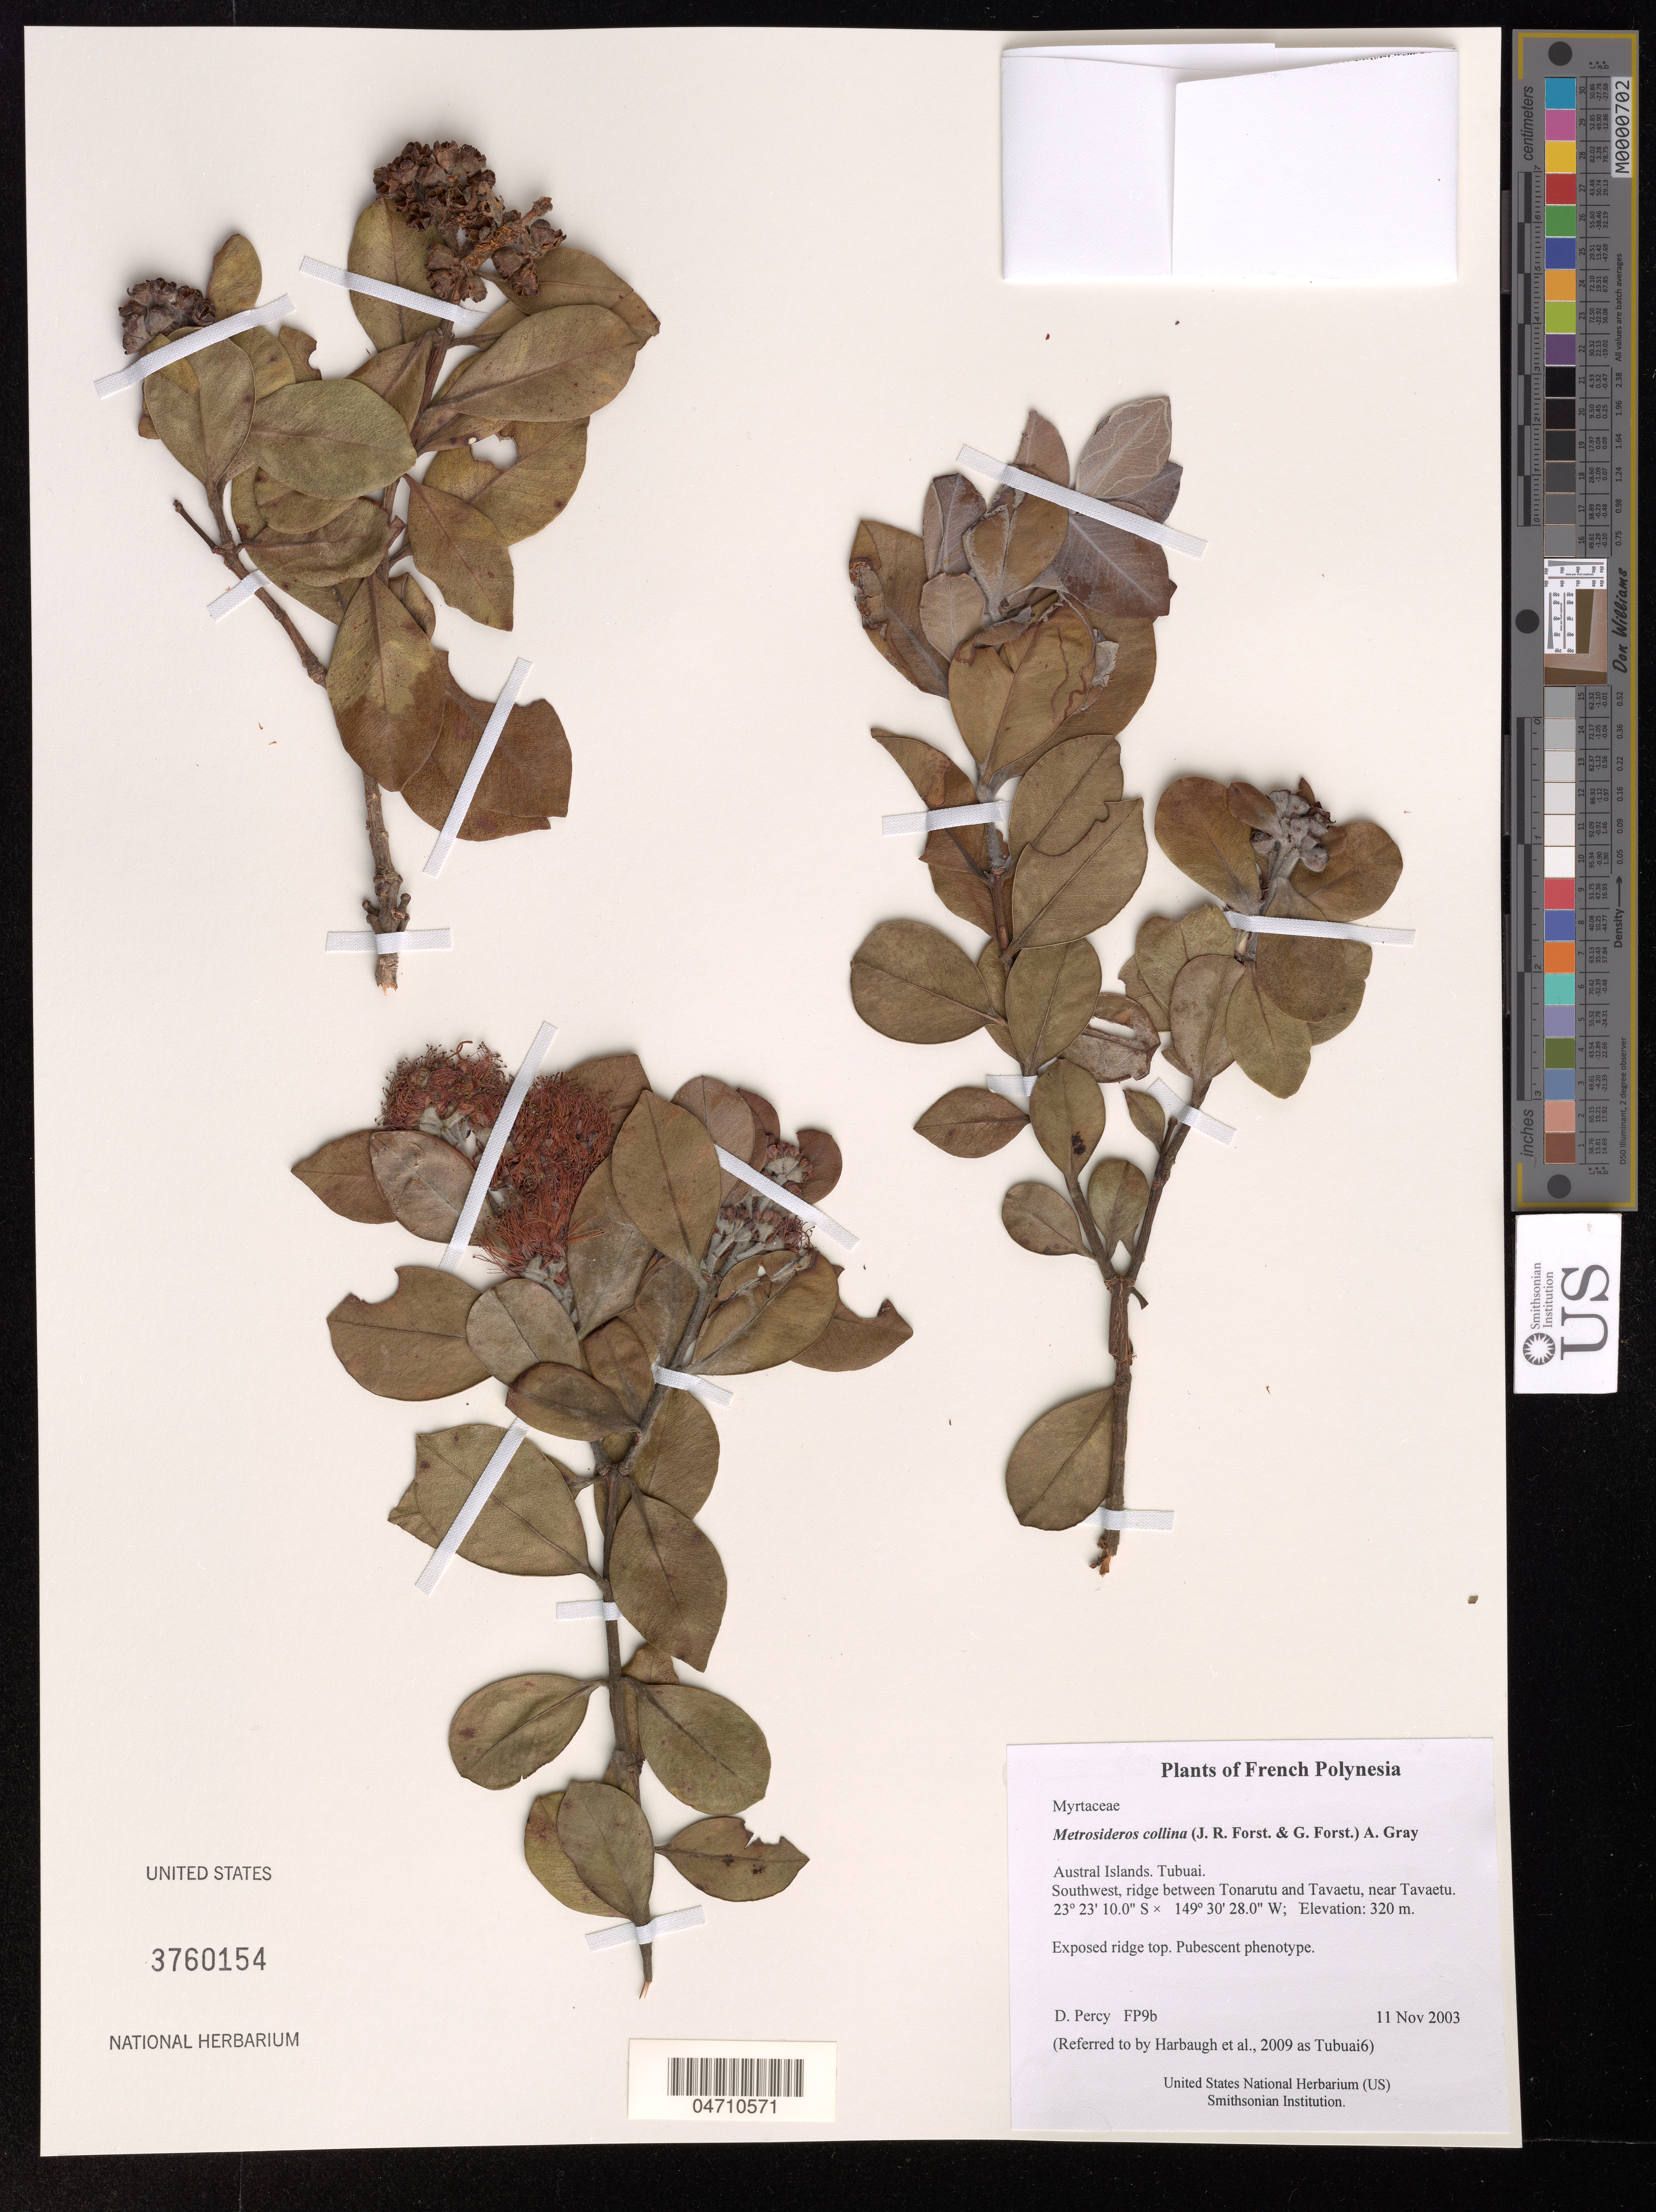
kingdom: Plantae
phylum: Tracheophyta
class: Magnoliopsida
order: Myrtales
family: Myrtaceae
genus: Metrosideros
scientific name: Metrosideros collina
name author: (J.R. Forst. & G. Forst.) A. Gray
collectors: D. Percy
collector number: FP9b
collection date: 2003-11-11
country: French Polynesia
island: Tubuai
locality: Southwest, ridge between Tonarutu and Tavaetu, near Tavaetu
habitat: Exposed ridge top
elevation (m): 320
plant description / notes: Referred to by Harbaugh et al, 2009 as Tubuai6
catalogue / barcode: US 3760154